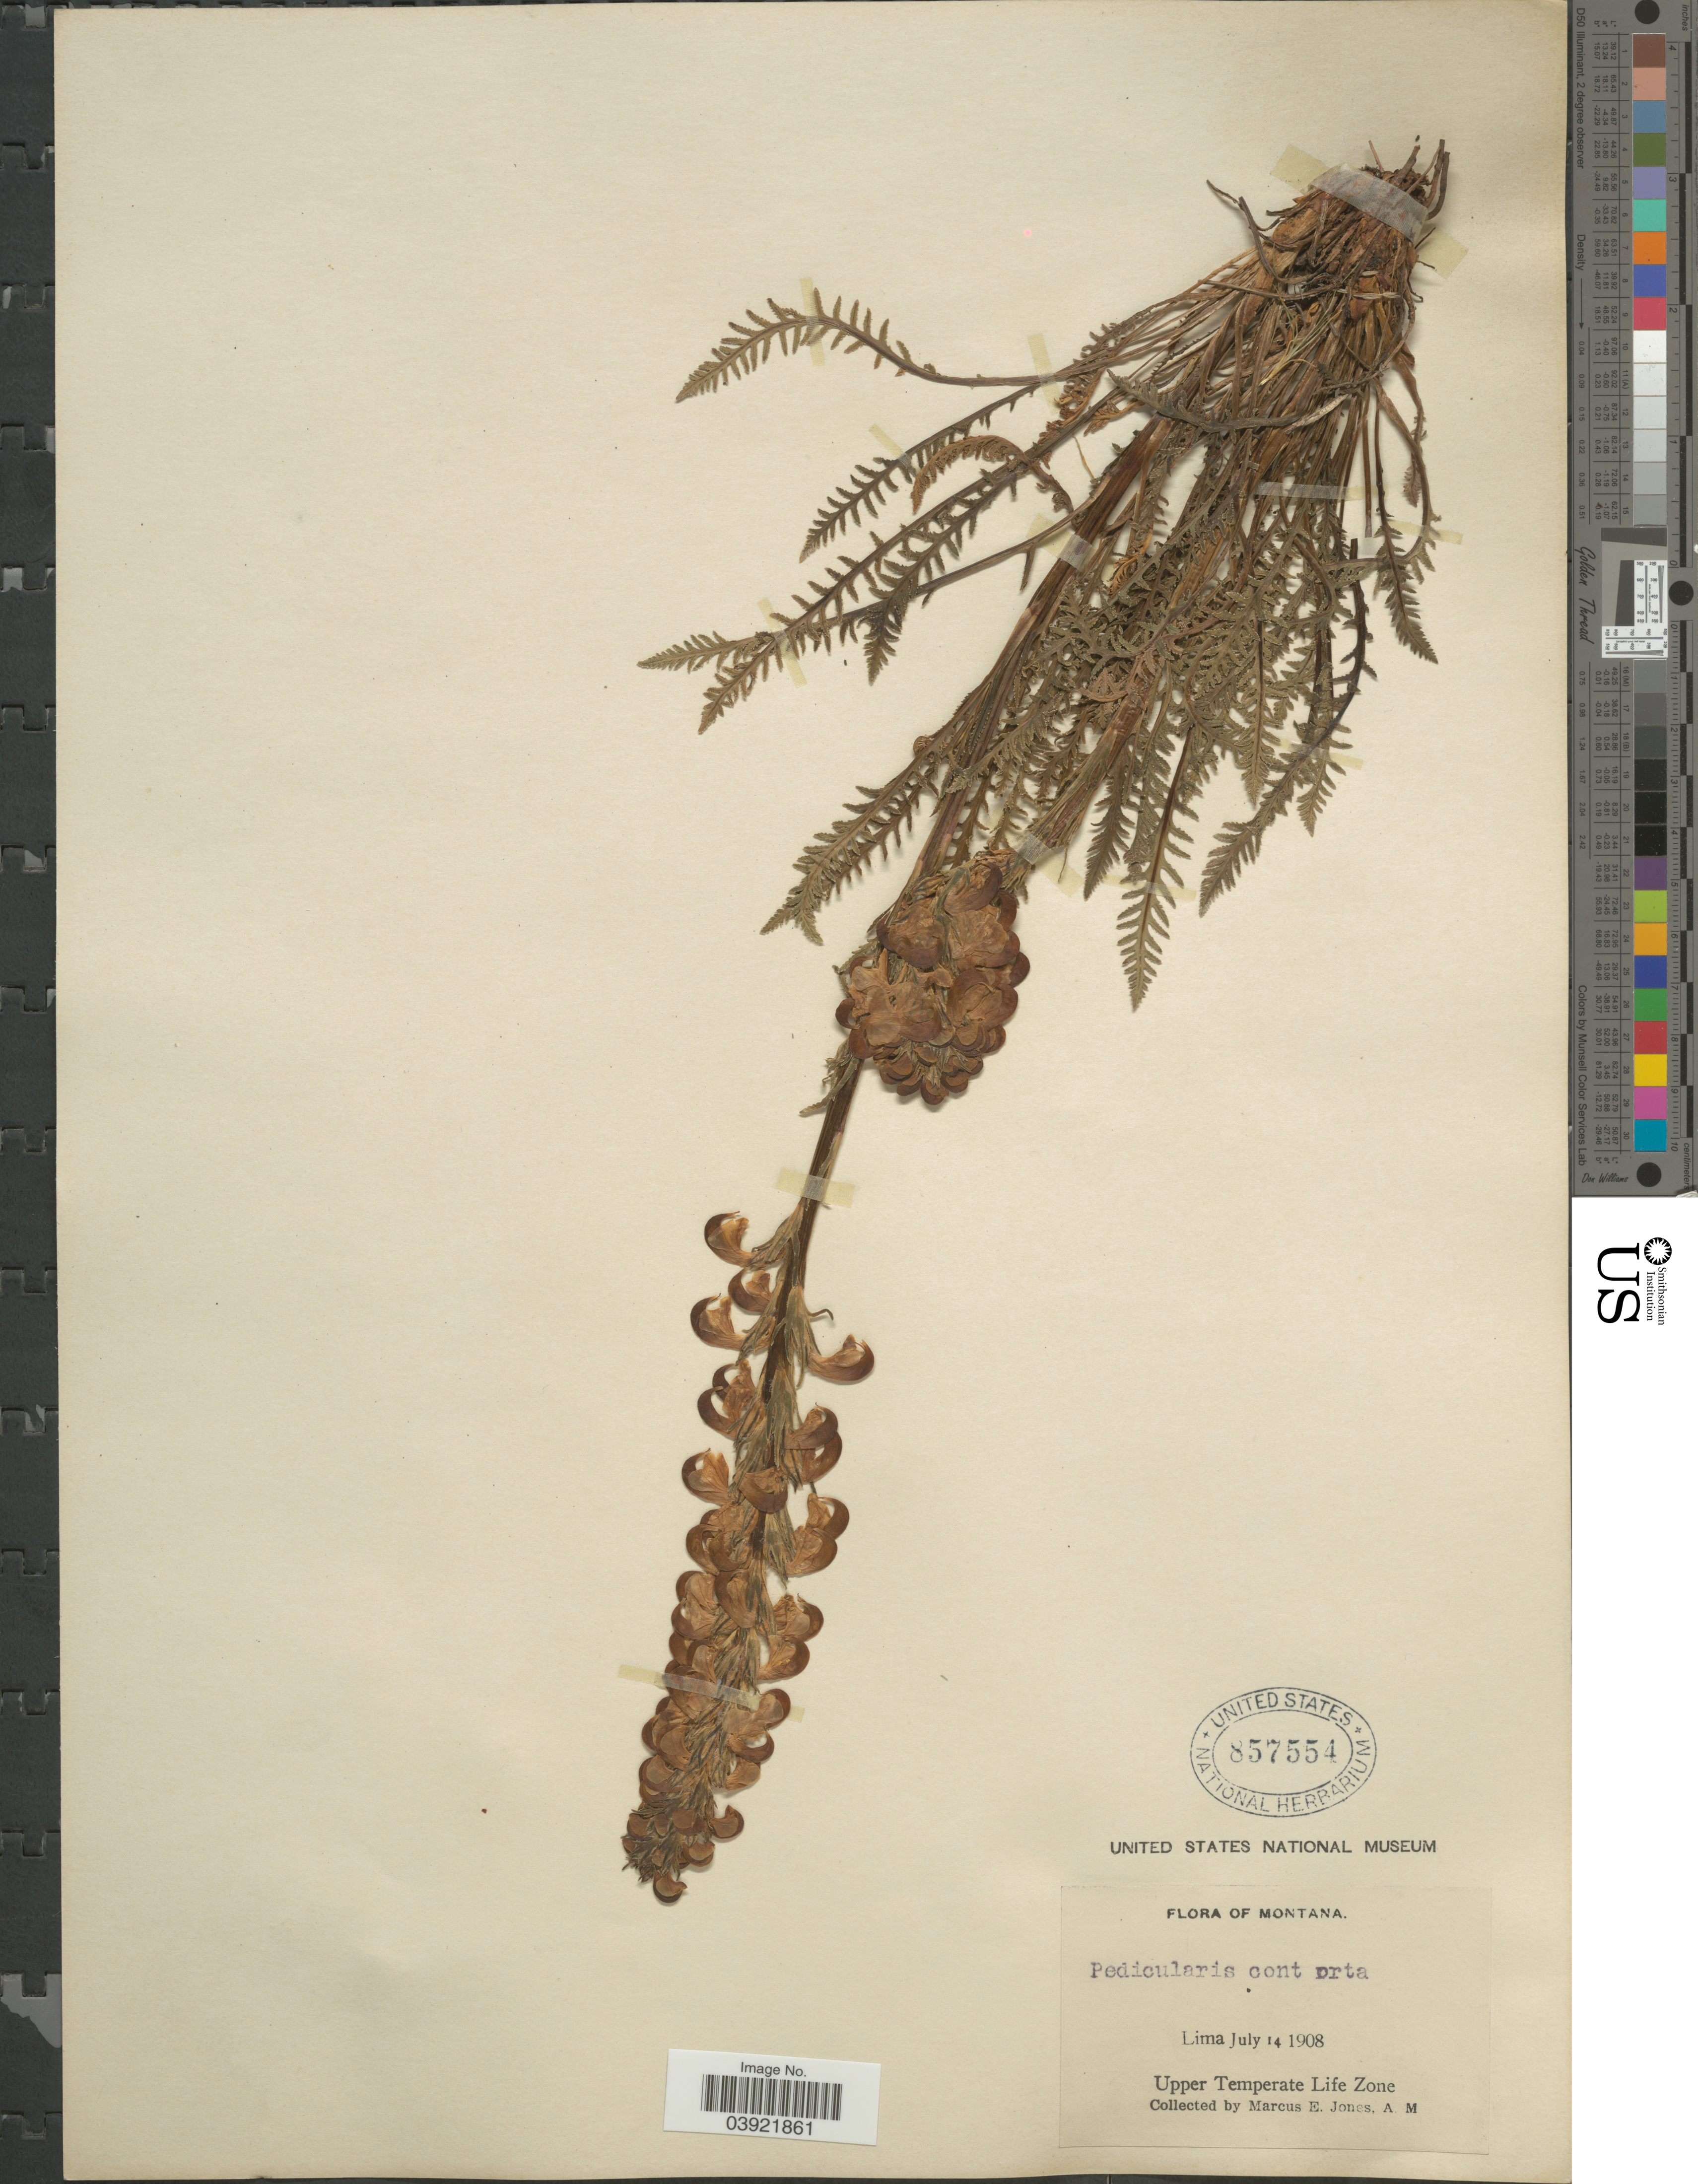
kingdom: Plantae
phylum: Tracheophyta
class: Magnoliopsida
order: Lamiales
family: Orobanchaceae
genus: Pedicularis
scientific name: Pedicularis contorta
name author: Benth.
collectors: M. E. Jones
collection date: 1908-07-14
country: United States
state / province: Montana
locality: Lima. Upper Temperate Life Zone.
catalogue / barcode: US 857554